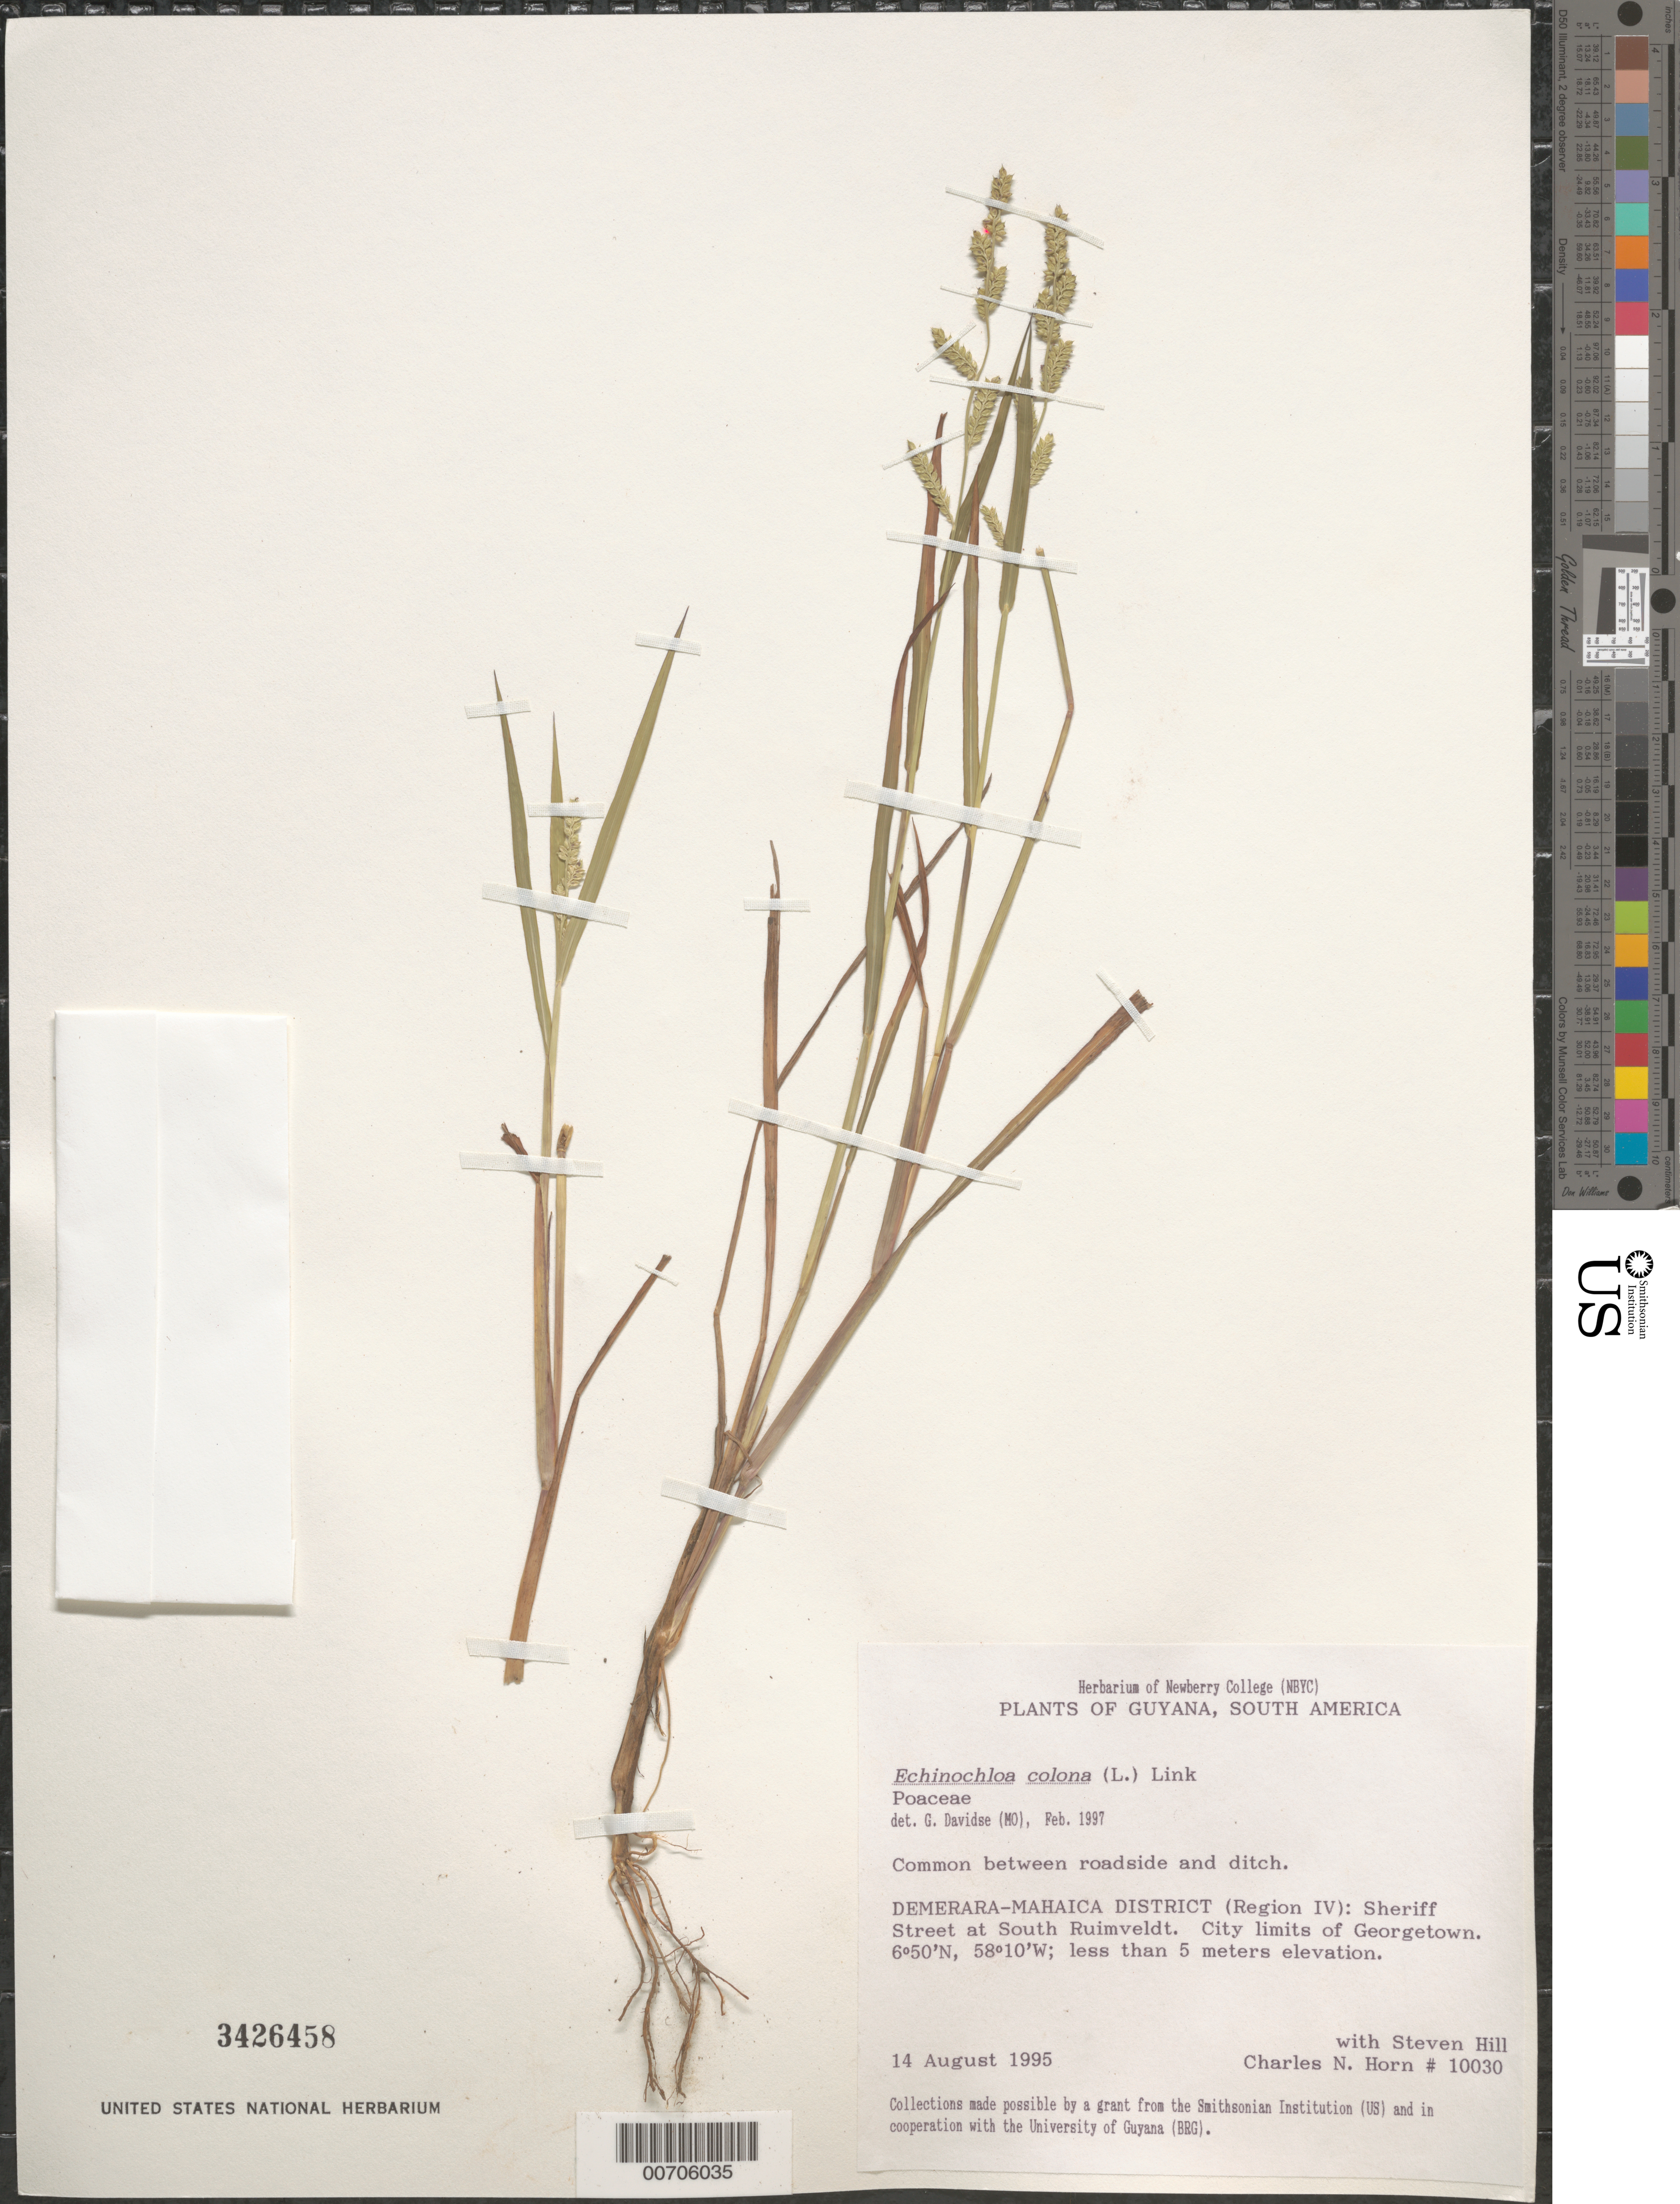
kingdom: Plantae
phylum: Tracheophyta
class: Liliopsida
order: Poales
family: Poaceae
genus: Echinochloa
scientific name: Echinochloa colona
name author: (L.) Link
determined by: Davidse, Gerrit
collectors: C. N. Horn & S. Hill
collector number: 10030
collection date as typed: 14-Aug-95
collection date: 1995-08-14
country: Guyana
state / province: Demerara-Mahaica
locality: Georgetown, city limits, Sheriff Street at South Ruimveldt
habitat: Betw. roadside and ditch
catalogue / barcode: US 3426458